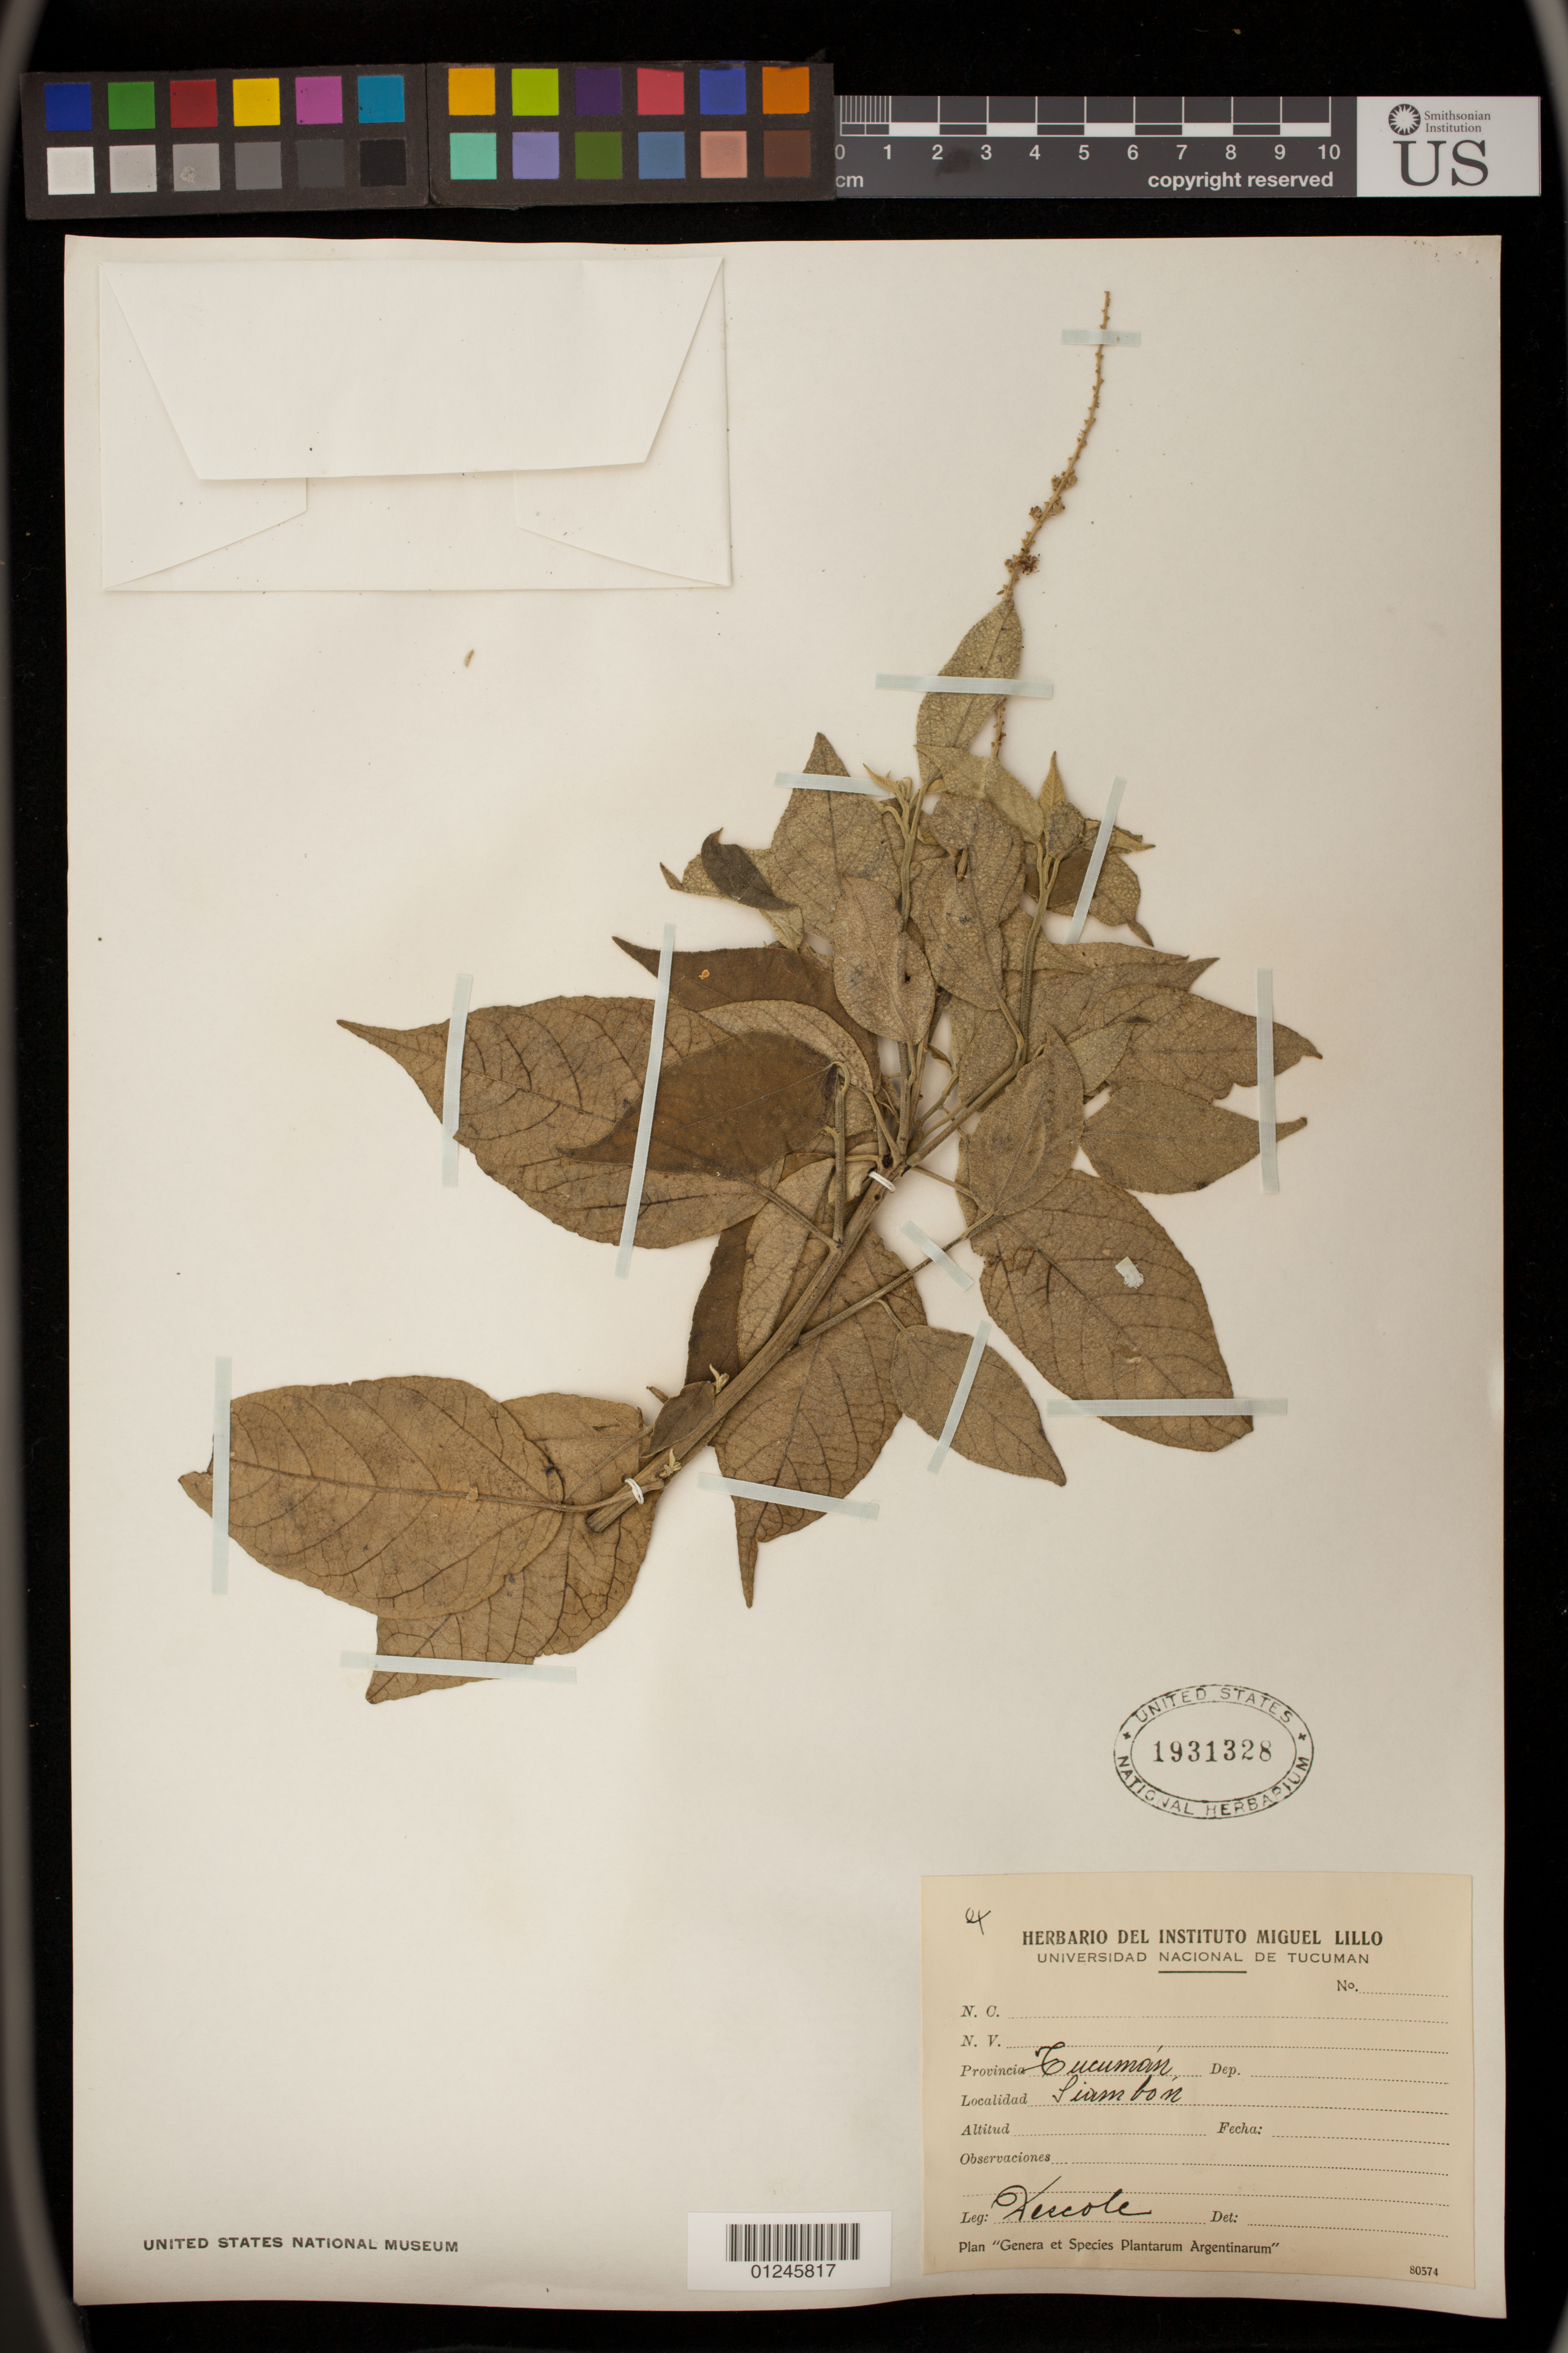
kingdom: Plantae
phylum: Tracheophyta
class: Magnoliopsida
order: Malpighiales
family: Euphorbiaceae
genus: Croton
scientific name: Croton sp.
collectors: H. R. Descole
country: Argentina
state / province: Tucuman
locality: Siambon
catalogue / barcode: US 1931328